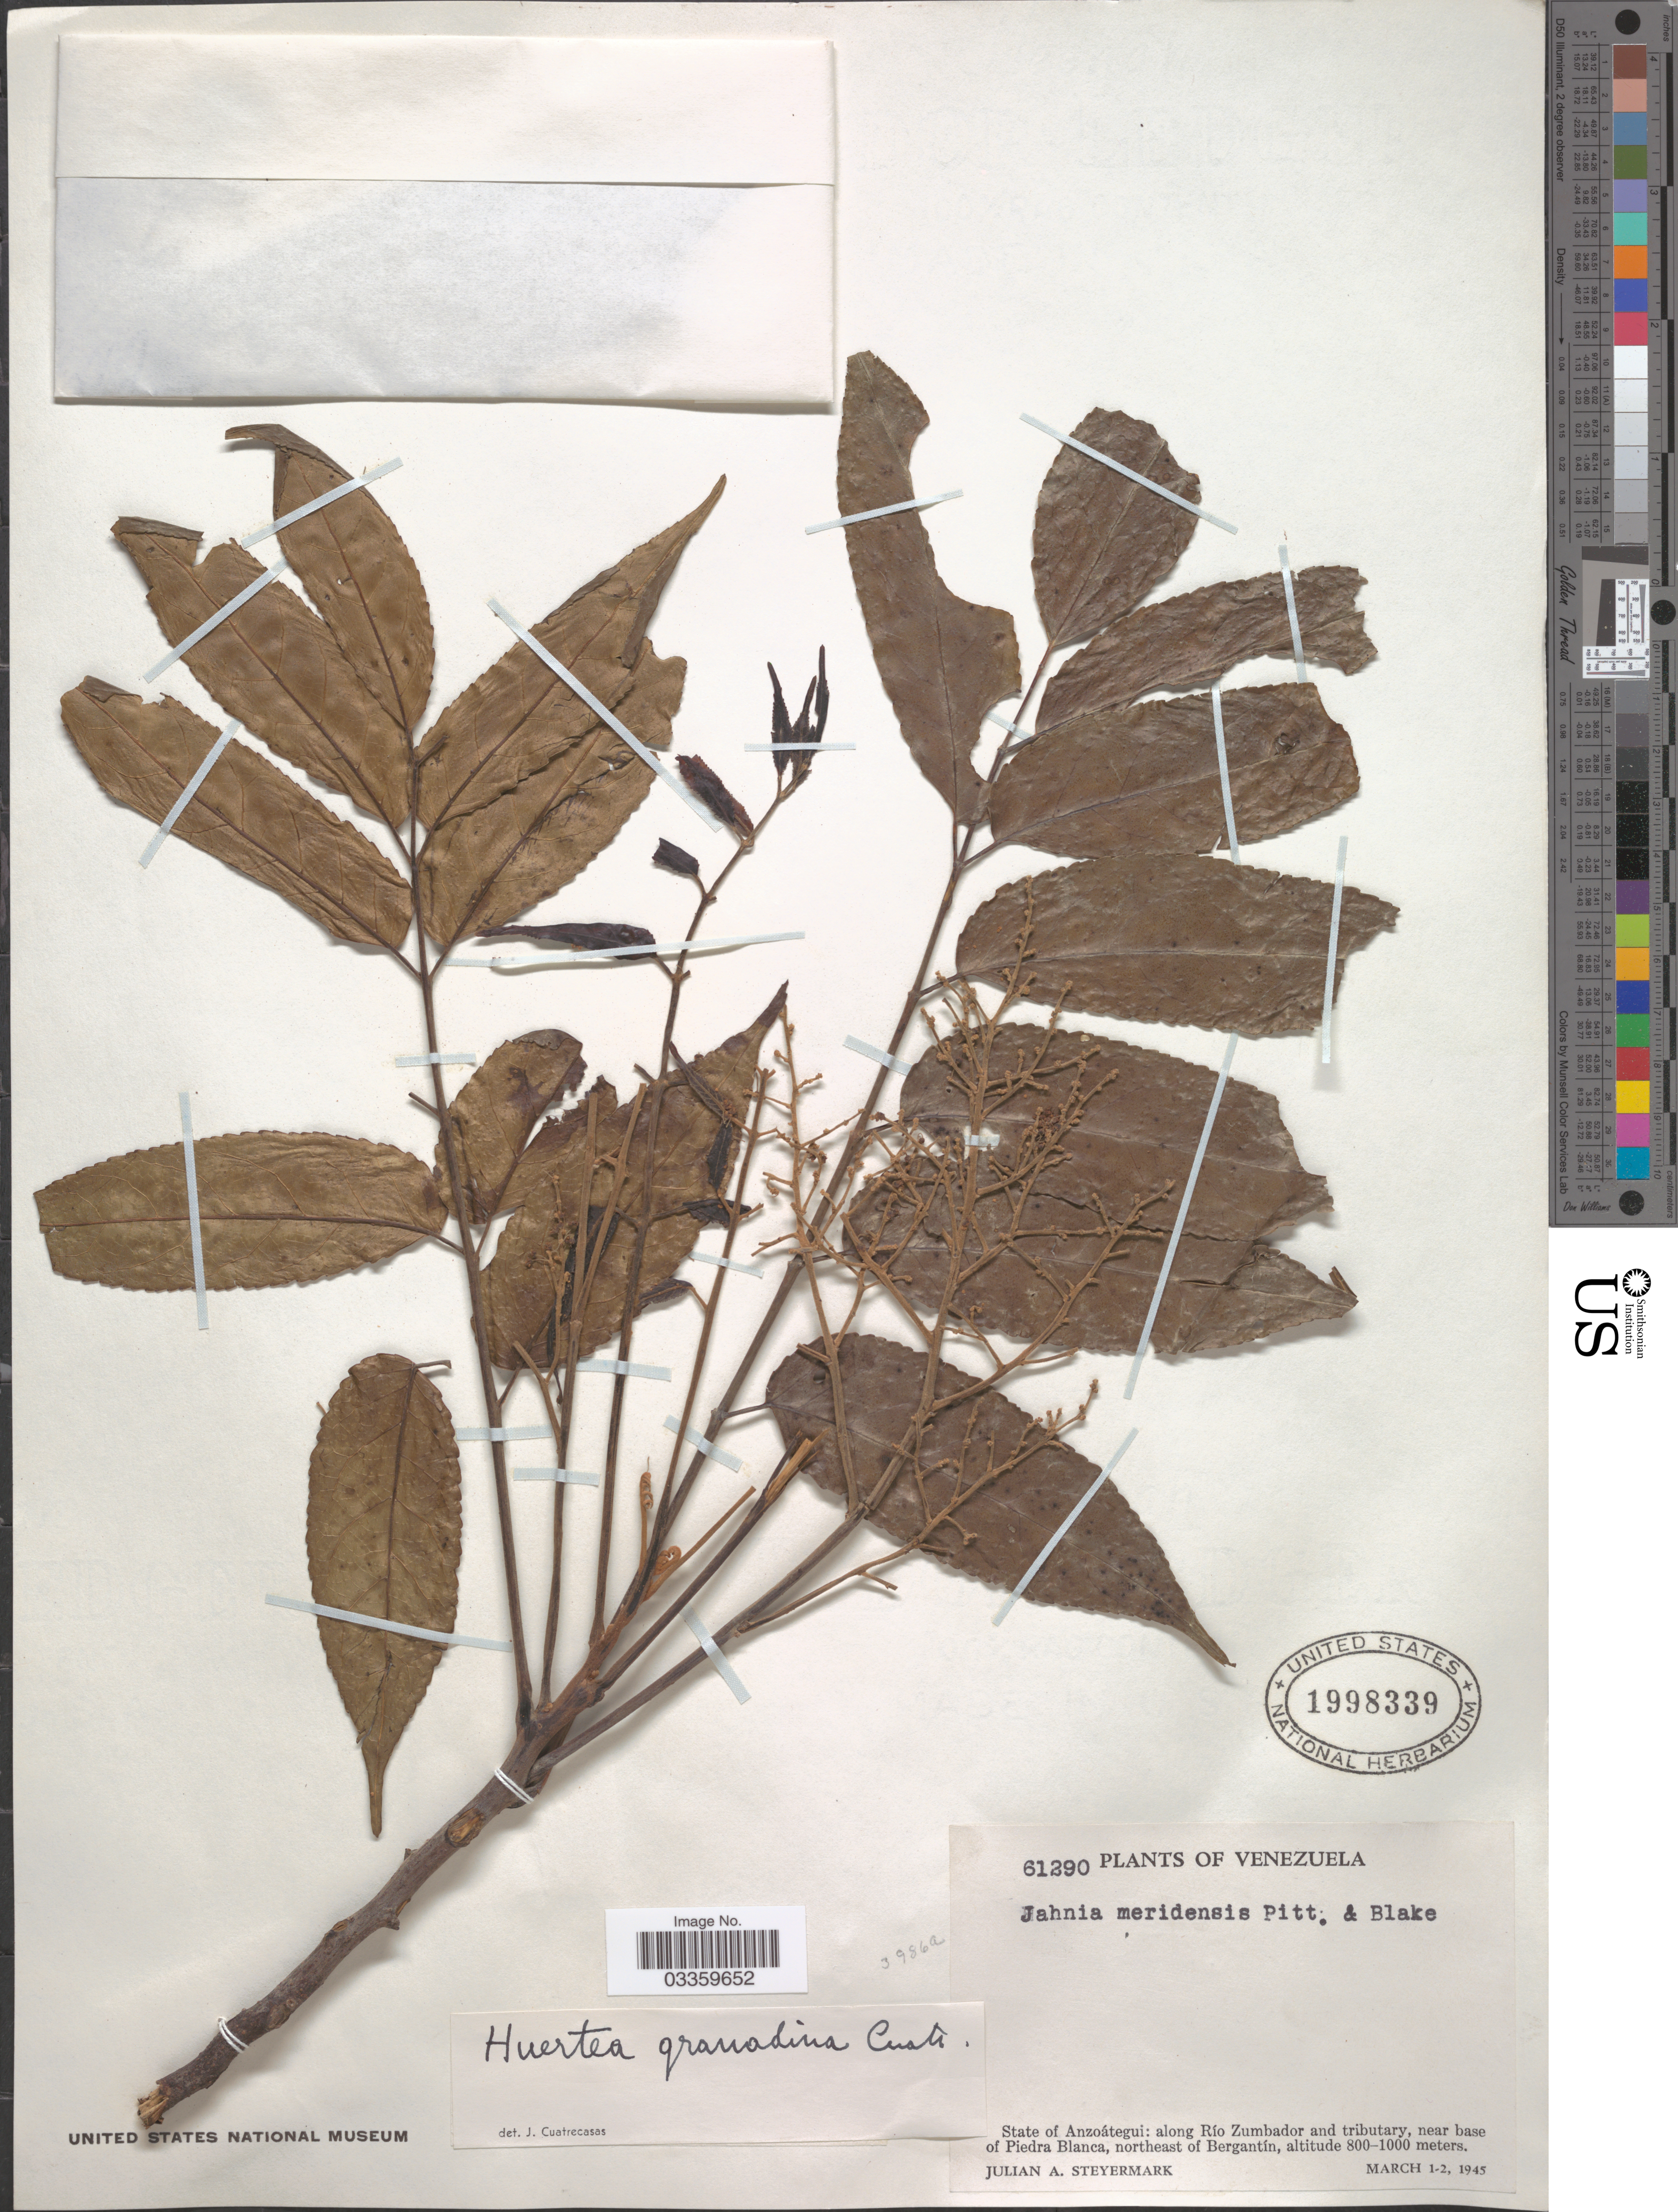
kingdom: Plantae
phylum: Tracheophyta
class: Magnoliopsida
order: Huerteales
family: Tapisciaceae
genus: Huertea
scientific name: Huertea granadina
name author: Cuatrec.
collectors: J. Steyermark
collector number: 61290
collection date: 1945-03-01/1945-03-02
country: Venezuela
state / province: Anzoategui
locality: Along Río Zumbador and tributary, near base of Piedra Blanca, northeast of Bergantín.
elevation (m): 800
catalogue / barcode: US 1998339